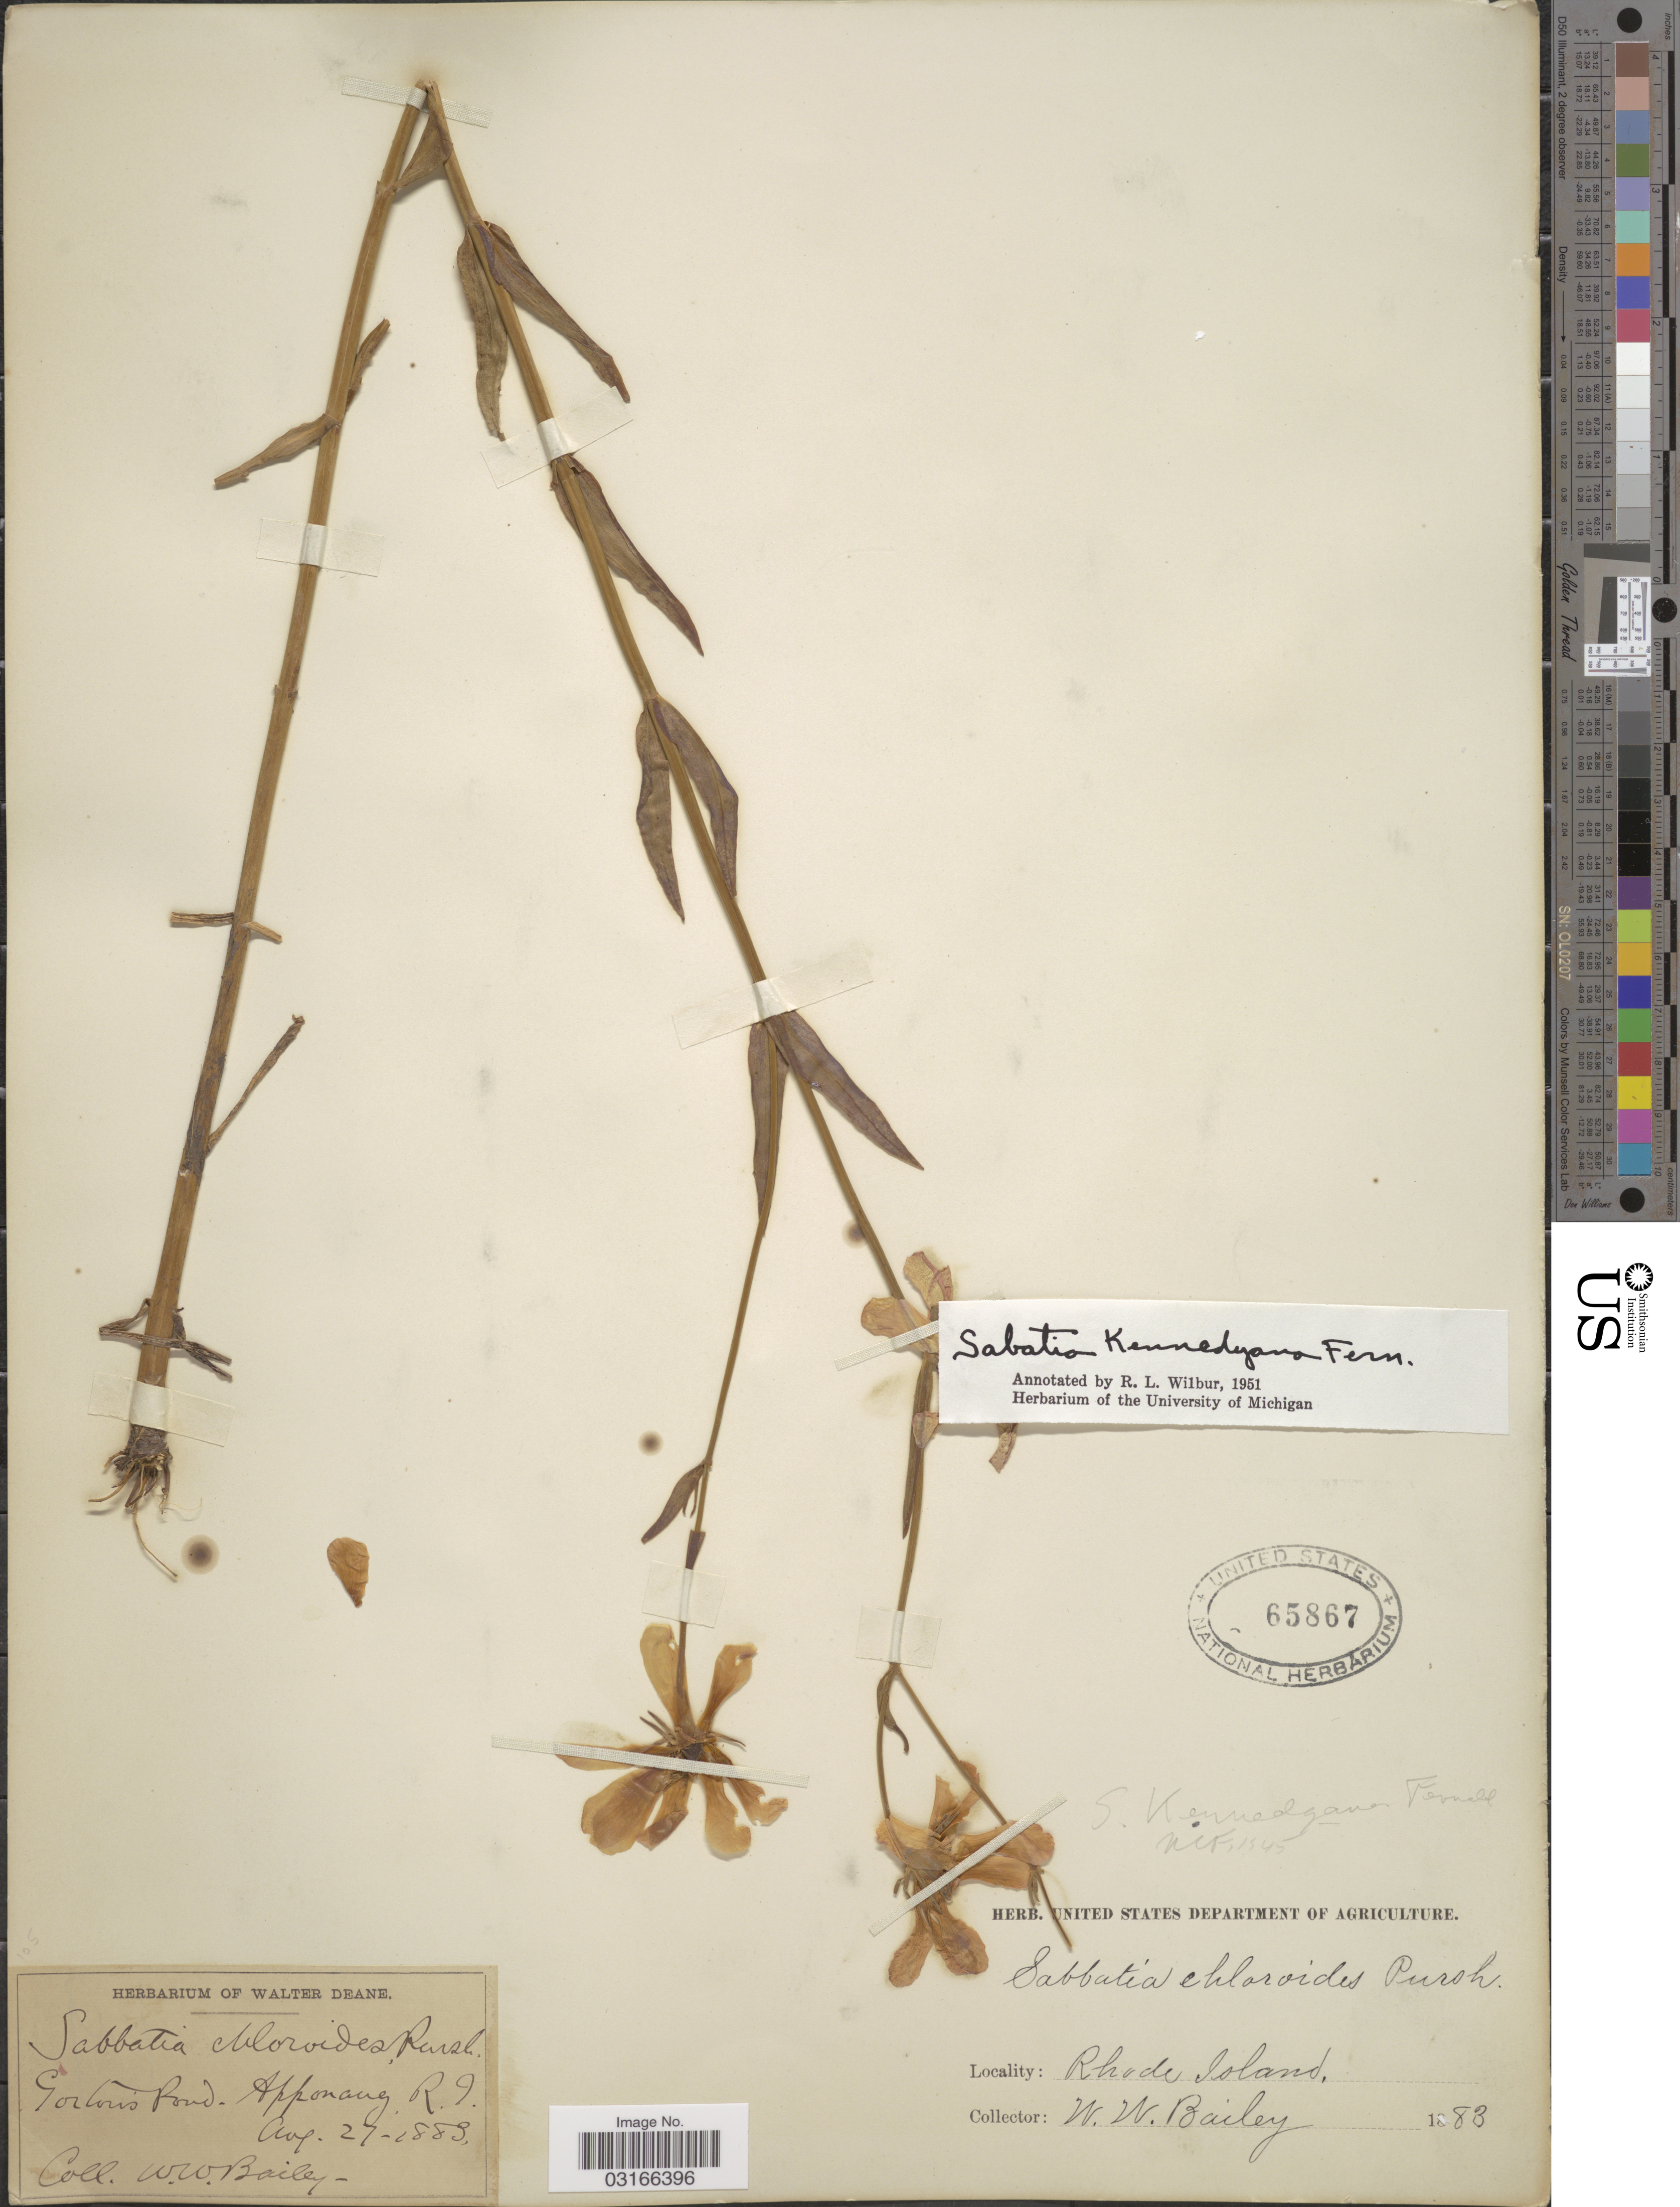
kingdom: Plantae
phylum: Tracheophyta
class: Magnoliopsida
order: Gentianales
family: Gentianaceae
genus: Sabatia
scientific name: Sabatia campestris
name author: Nutt.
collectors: W. W. Bailey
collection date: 1883-08-27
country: United States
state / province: Rhode Island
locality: Gorton's Pond. Apponaug.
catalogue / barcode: US 65867